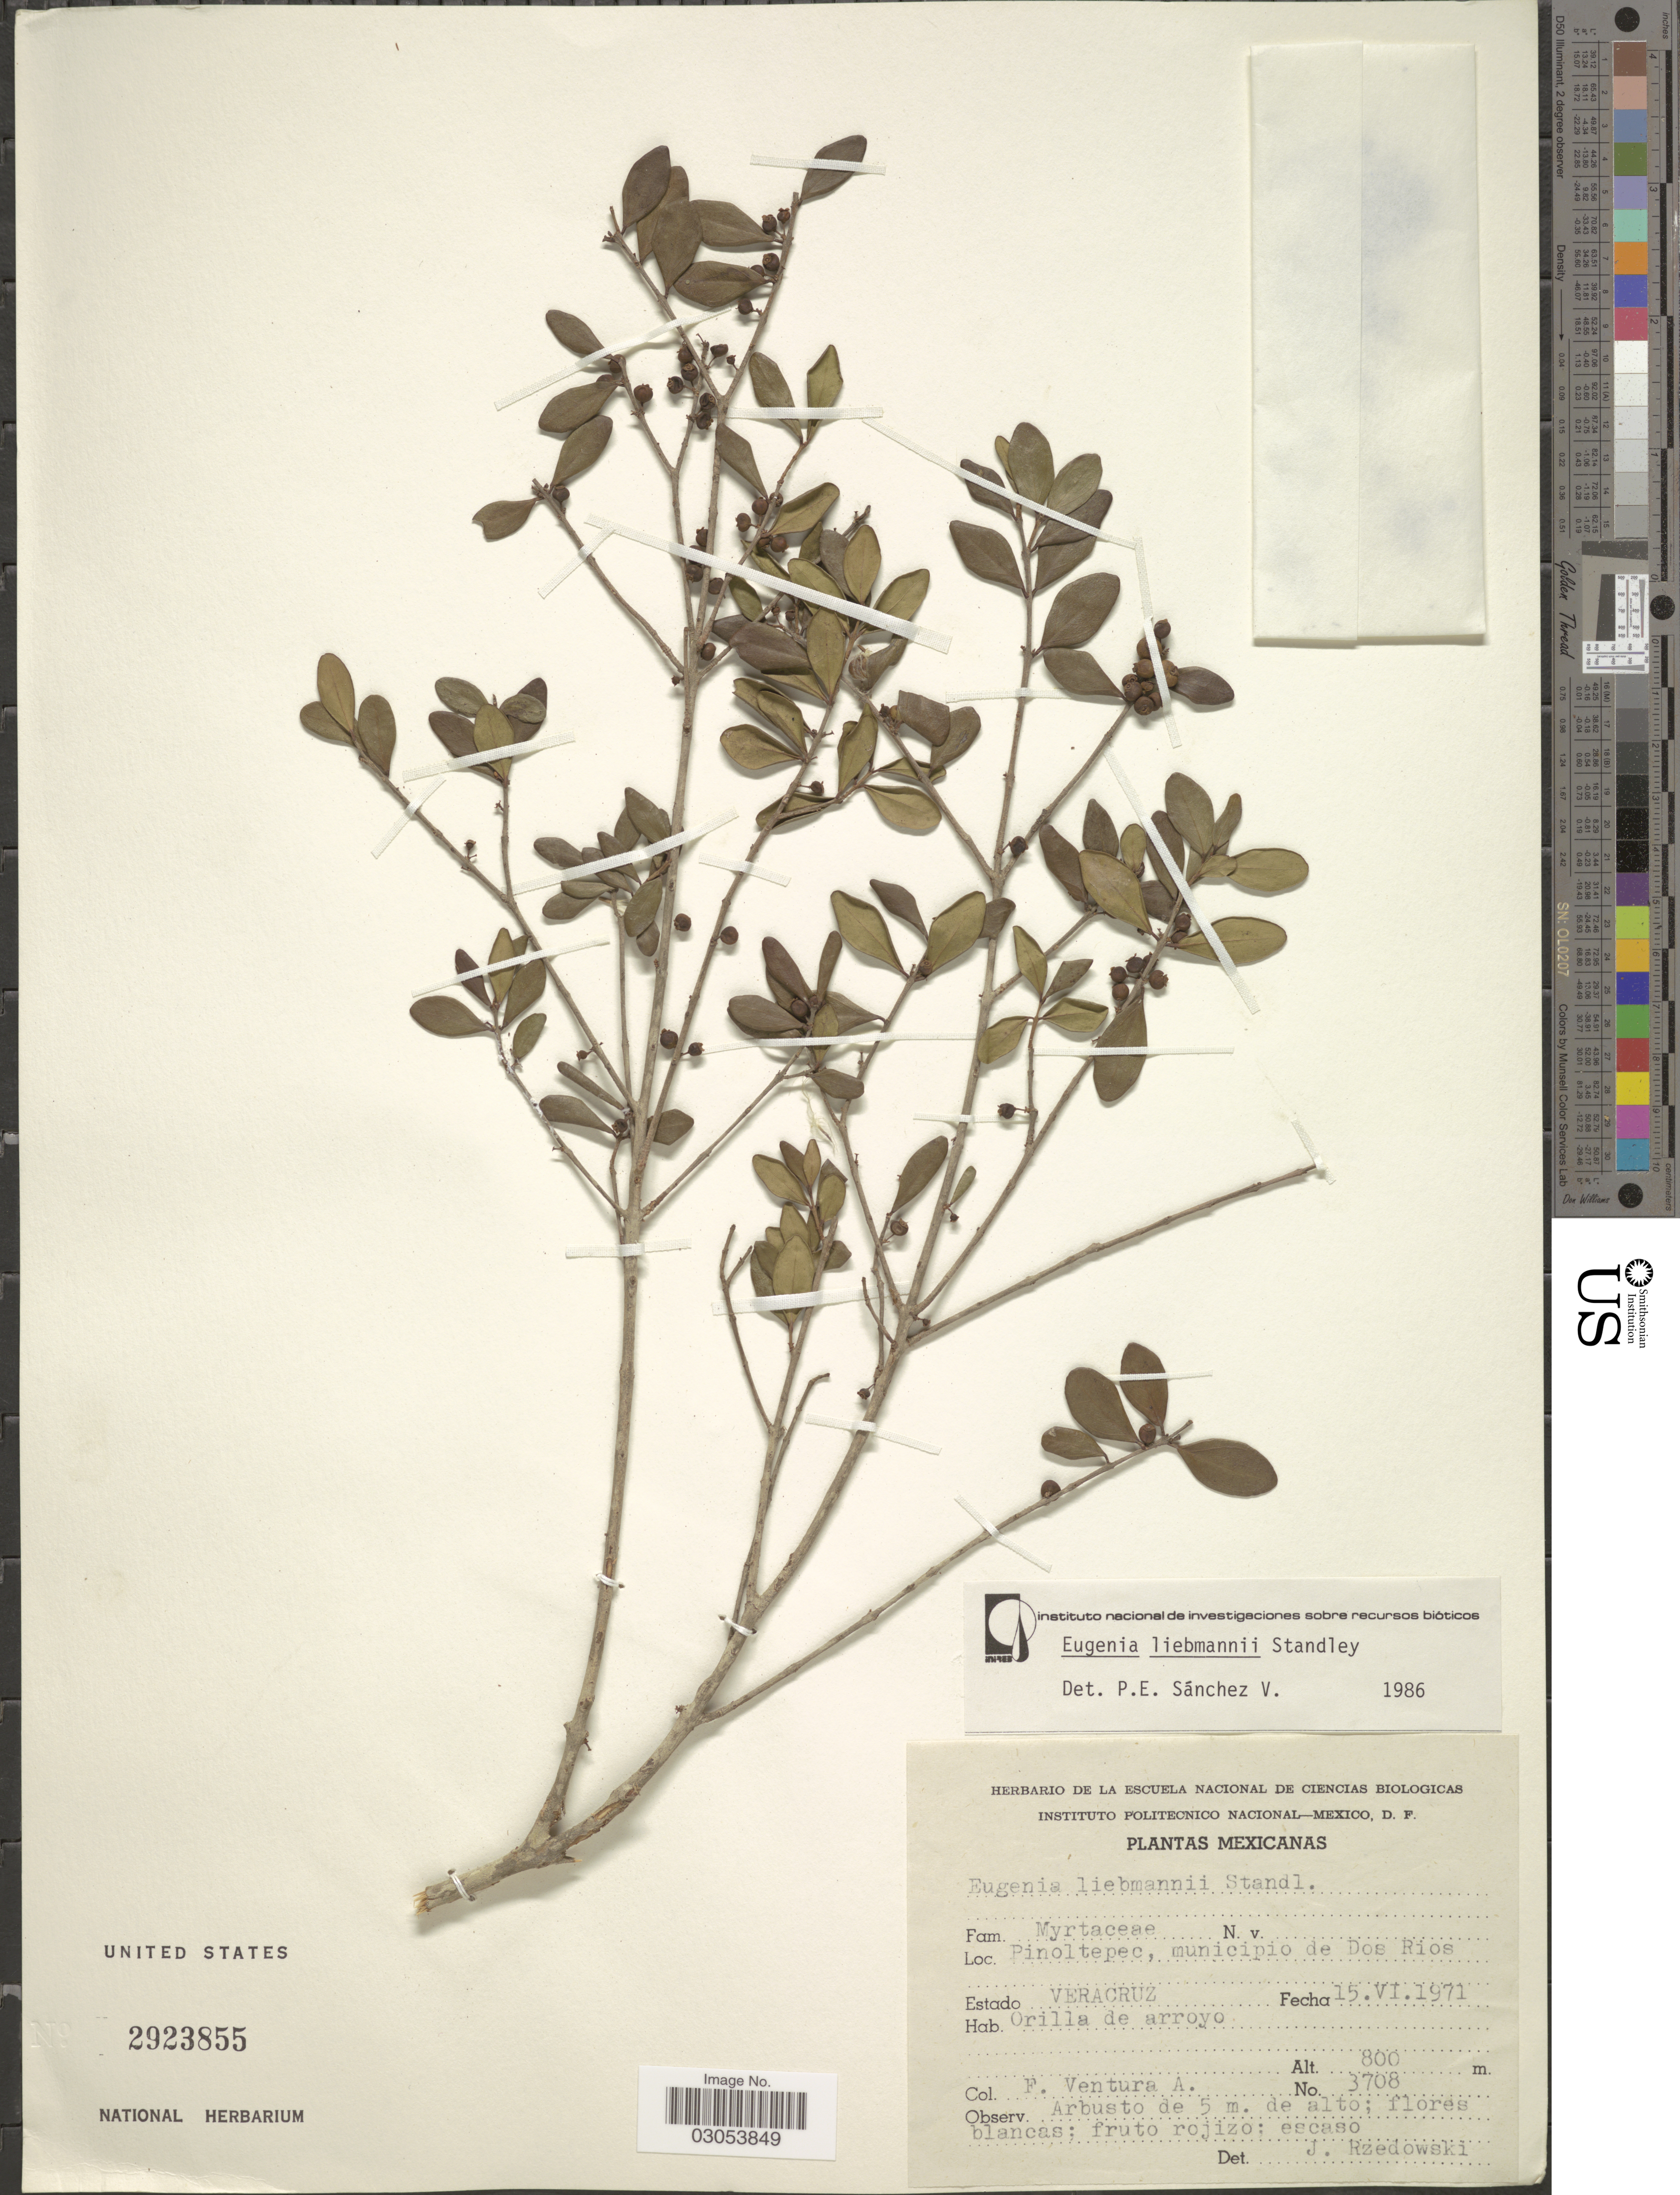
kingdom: Plantae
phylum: Tracheophyta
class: Magnoliopsida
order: Myrtales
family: Myrtaceae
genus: Eugenia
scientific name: Eugenia liebmannii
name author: Standl.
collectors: F. Ventura A.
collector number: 3708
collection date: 1971-04-15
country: Mexico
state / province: Veracruz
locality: Pinoltepec, municipio de Dos Rios.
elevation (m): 800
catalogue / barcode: US 2923855